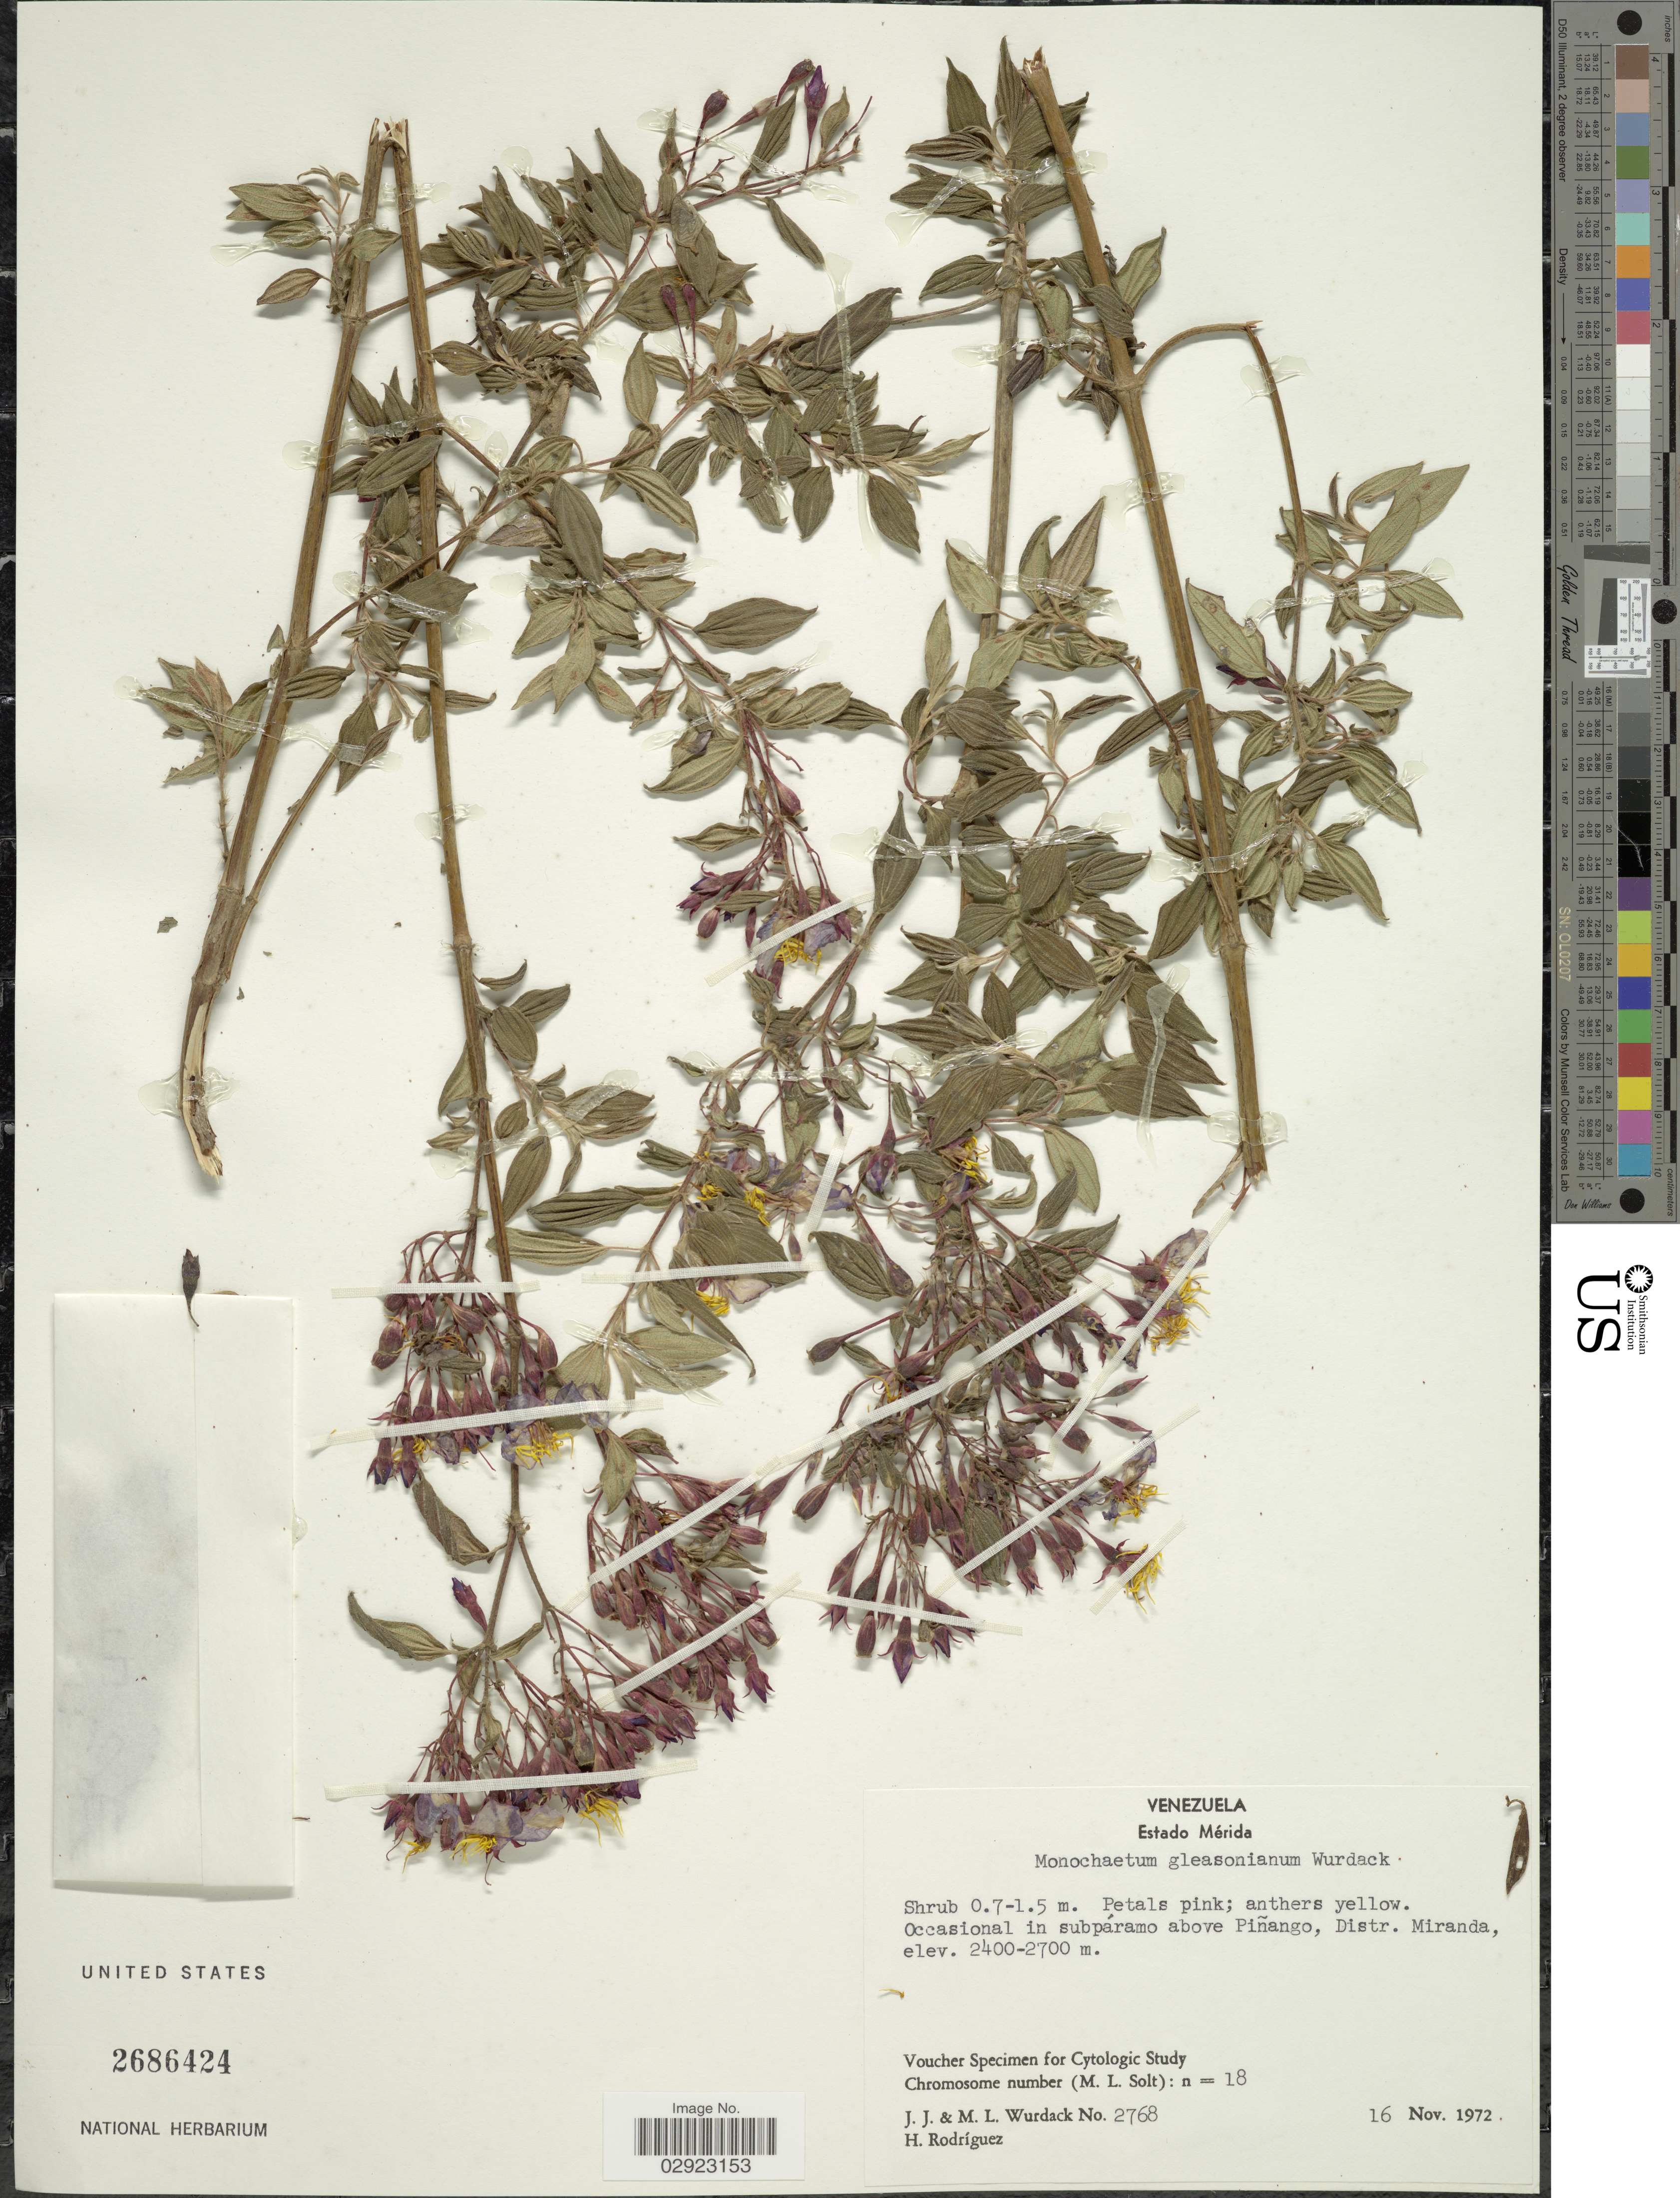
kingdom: Plantae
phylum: Tracheophyta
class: Magnoliopsida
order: Myrtales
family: Melastomataceae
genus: Monochaetum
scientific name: Monochaetum gleasonianum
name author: Wurdack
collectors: J. J. Wurdack, M. L. Wurdack & H. Rodríguez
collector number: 2768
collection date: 1972-11-16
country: Venezuela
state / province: Mérida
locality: Occasional in subpáramo above Piñango, Distr. Miranda.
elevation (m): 2400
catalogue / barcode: US 2686424